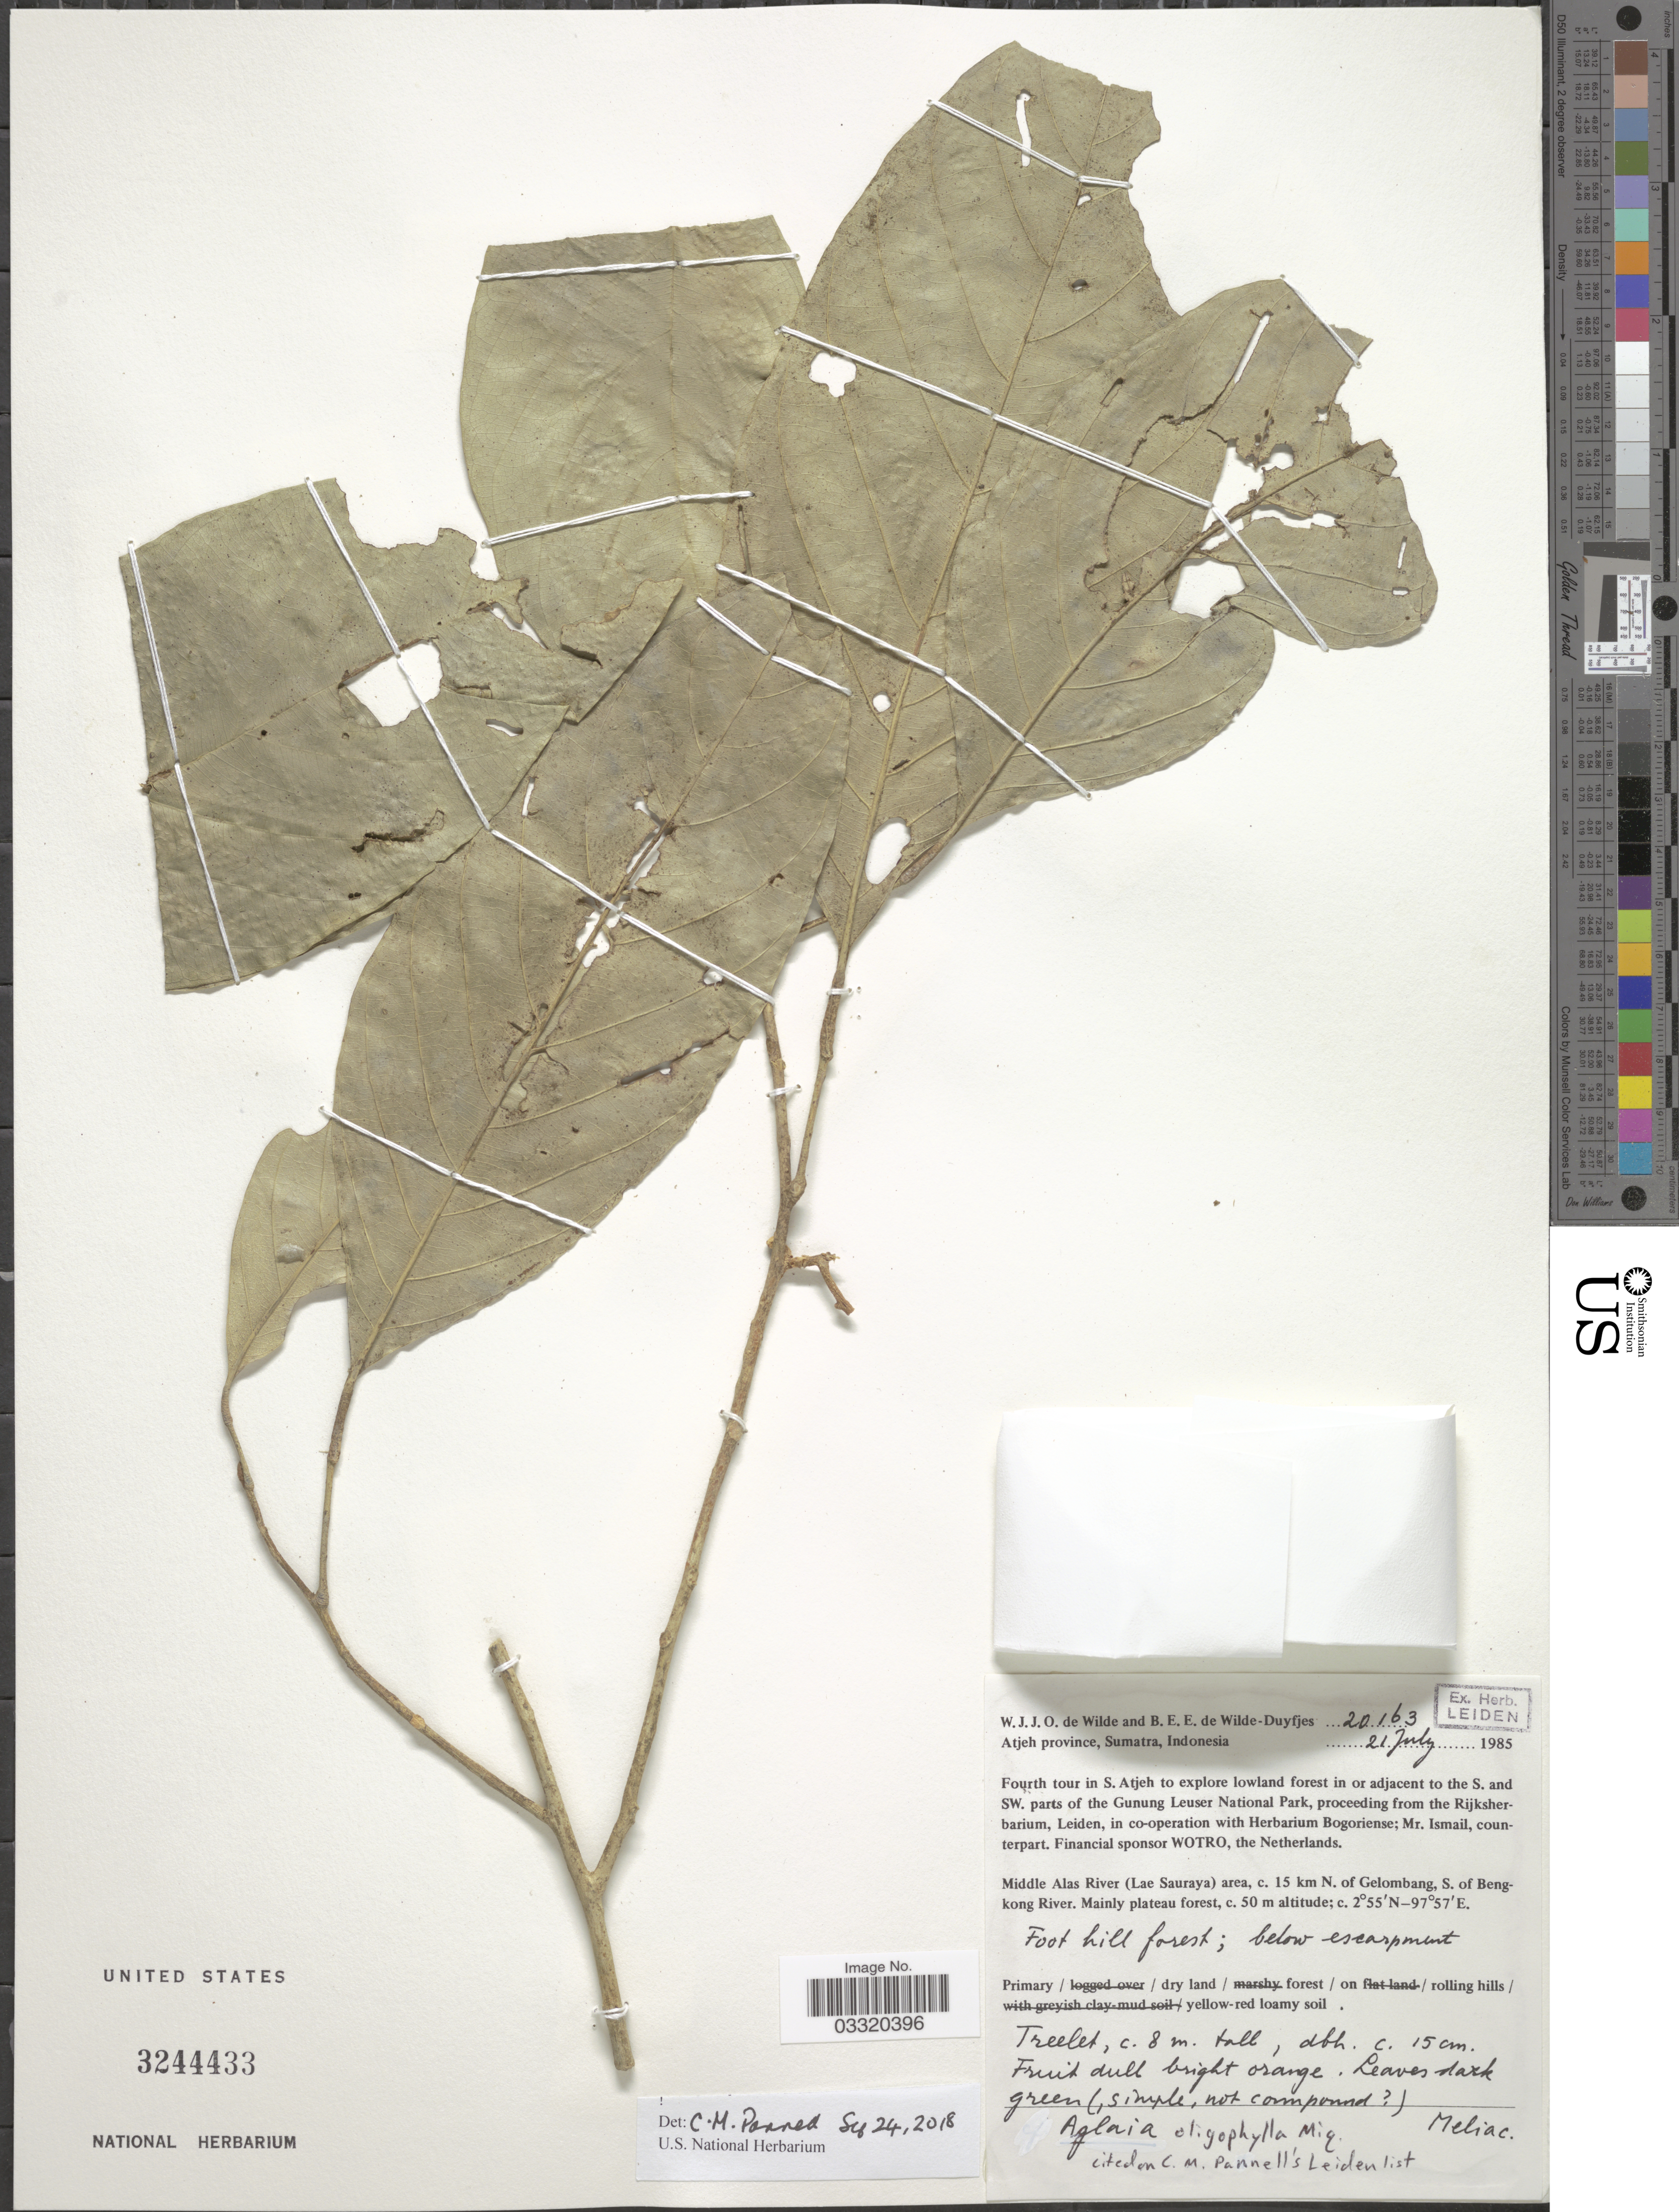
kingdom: Plantae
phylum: Tracheophyta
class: Magnoliopsida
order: Sapindales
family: Meliaceae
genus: Aglaia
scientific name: Aglaia oligophylla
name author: Miq.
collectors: W. J. de Wilde & B. E. de Wilde-Duyfjes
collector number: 20163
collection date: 1985-07-21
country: Indonesia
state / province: Sumatra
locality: Atjeh province. Fourth tour in S. Atjeh to explore lowland forest in or adjacent to the S. and SW. parts of the Gunung Leuser National Park. Middle Alas River (Lae Sauraya) area, c. 15 km N. of Gelombang, S. of Bengkong River.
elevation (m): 50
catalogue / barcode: US 3244433